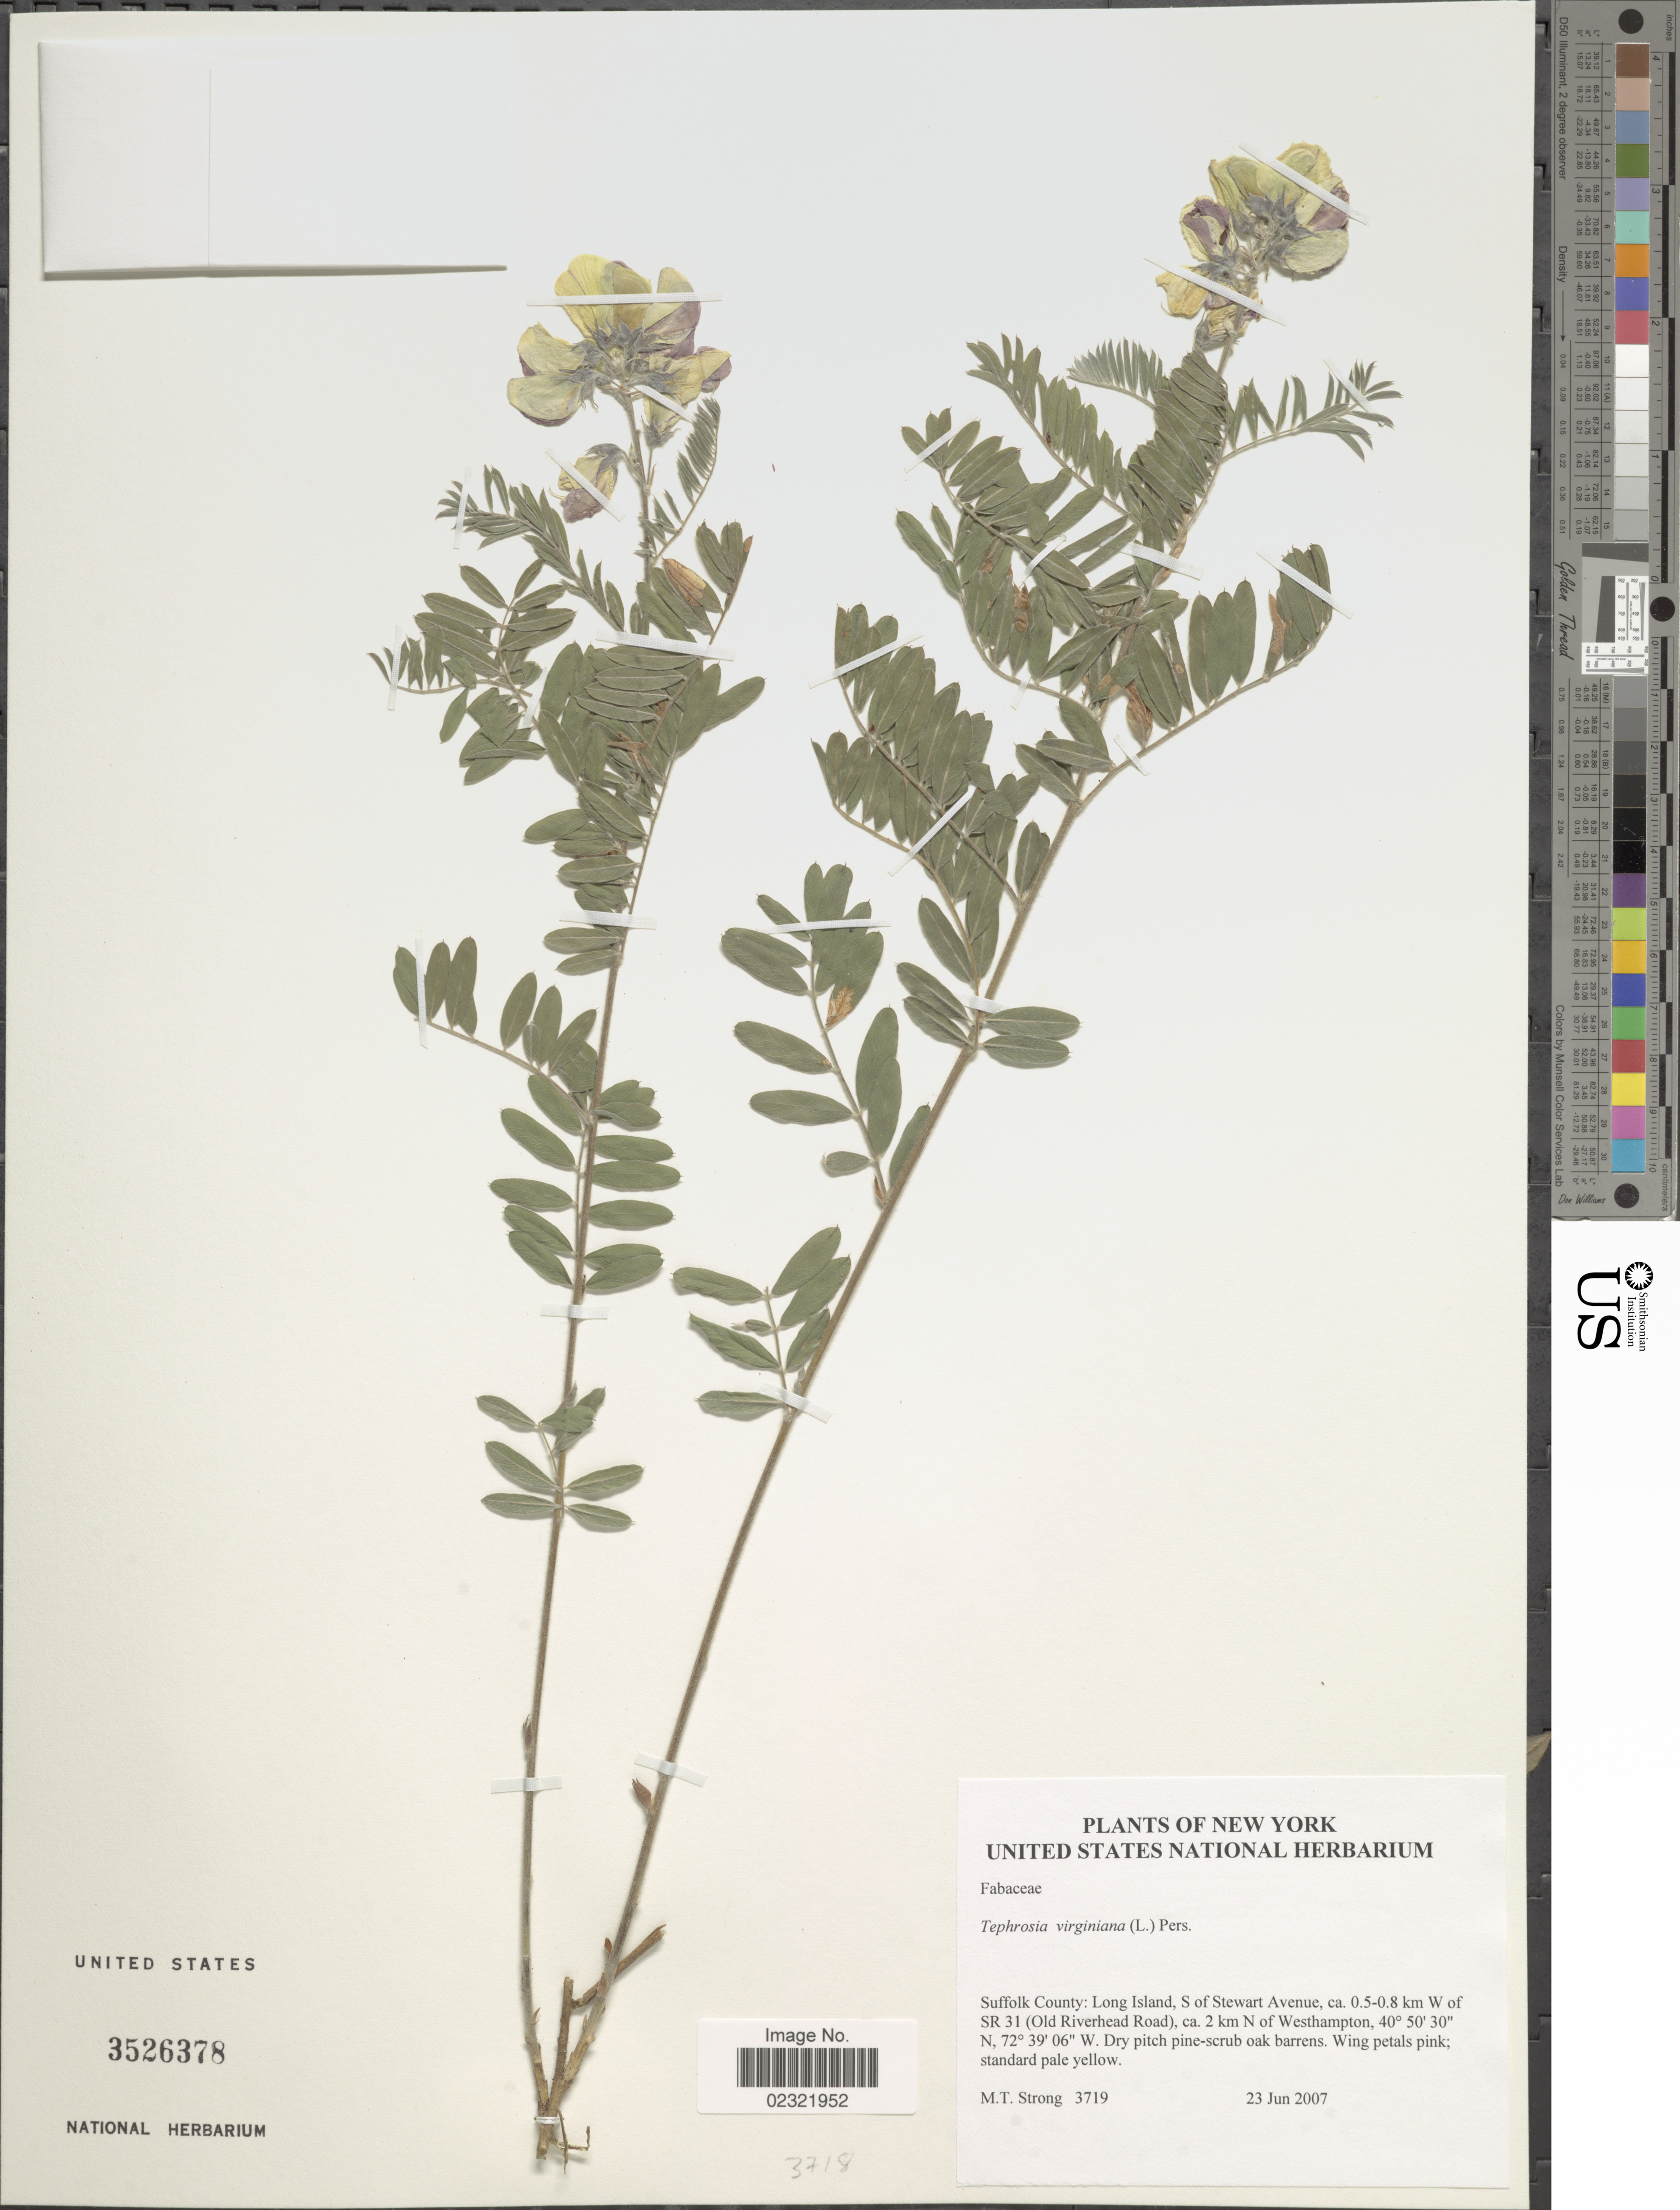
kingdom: Plantae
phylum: Tracheophyta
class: Magnoliopsida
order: Fabales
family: Fabaceae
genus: Tephrosia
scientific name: Tephrosia virginiana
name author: (L.) Pers.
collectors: M. T. Strong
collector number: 3719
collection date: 2007-06-23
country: United States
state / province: New York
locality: Suffolk County: Long Island, S of Stewart Avenue, ca 0.5-0.8 km W of SR 31 (Old Riverhead Road), ca. 2 km N of Westhampton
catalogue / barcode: US 3526378